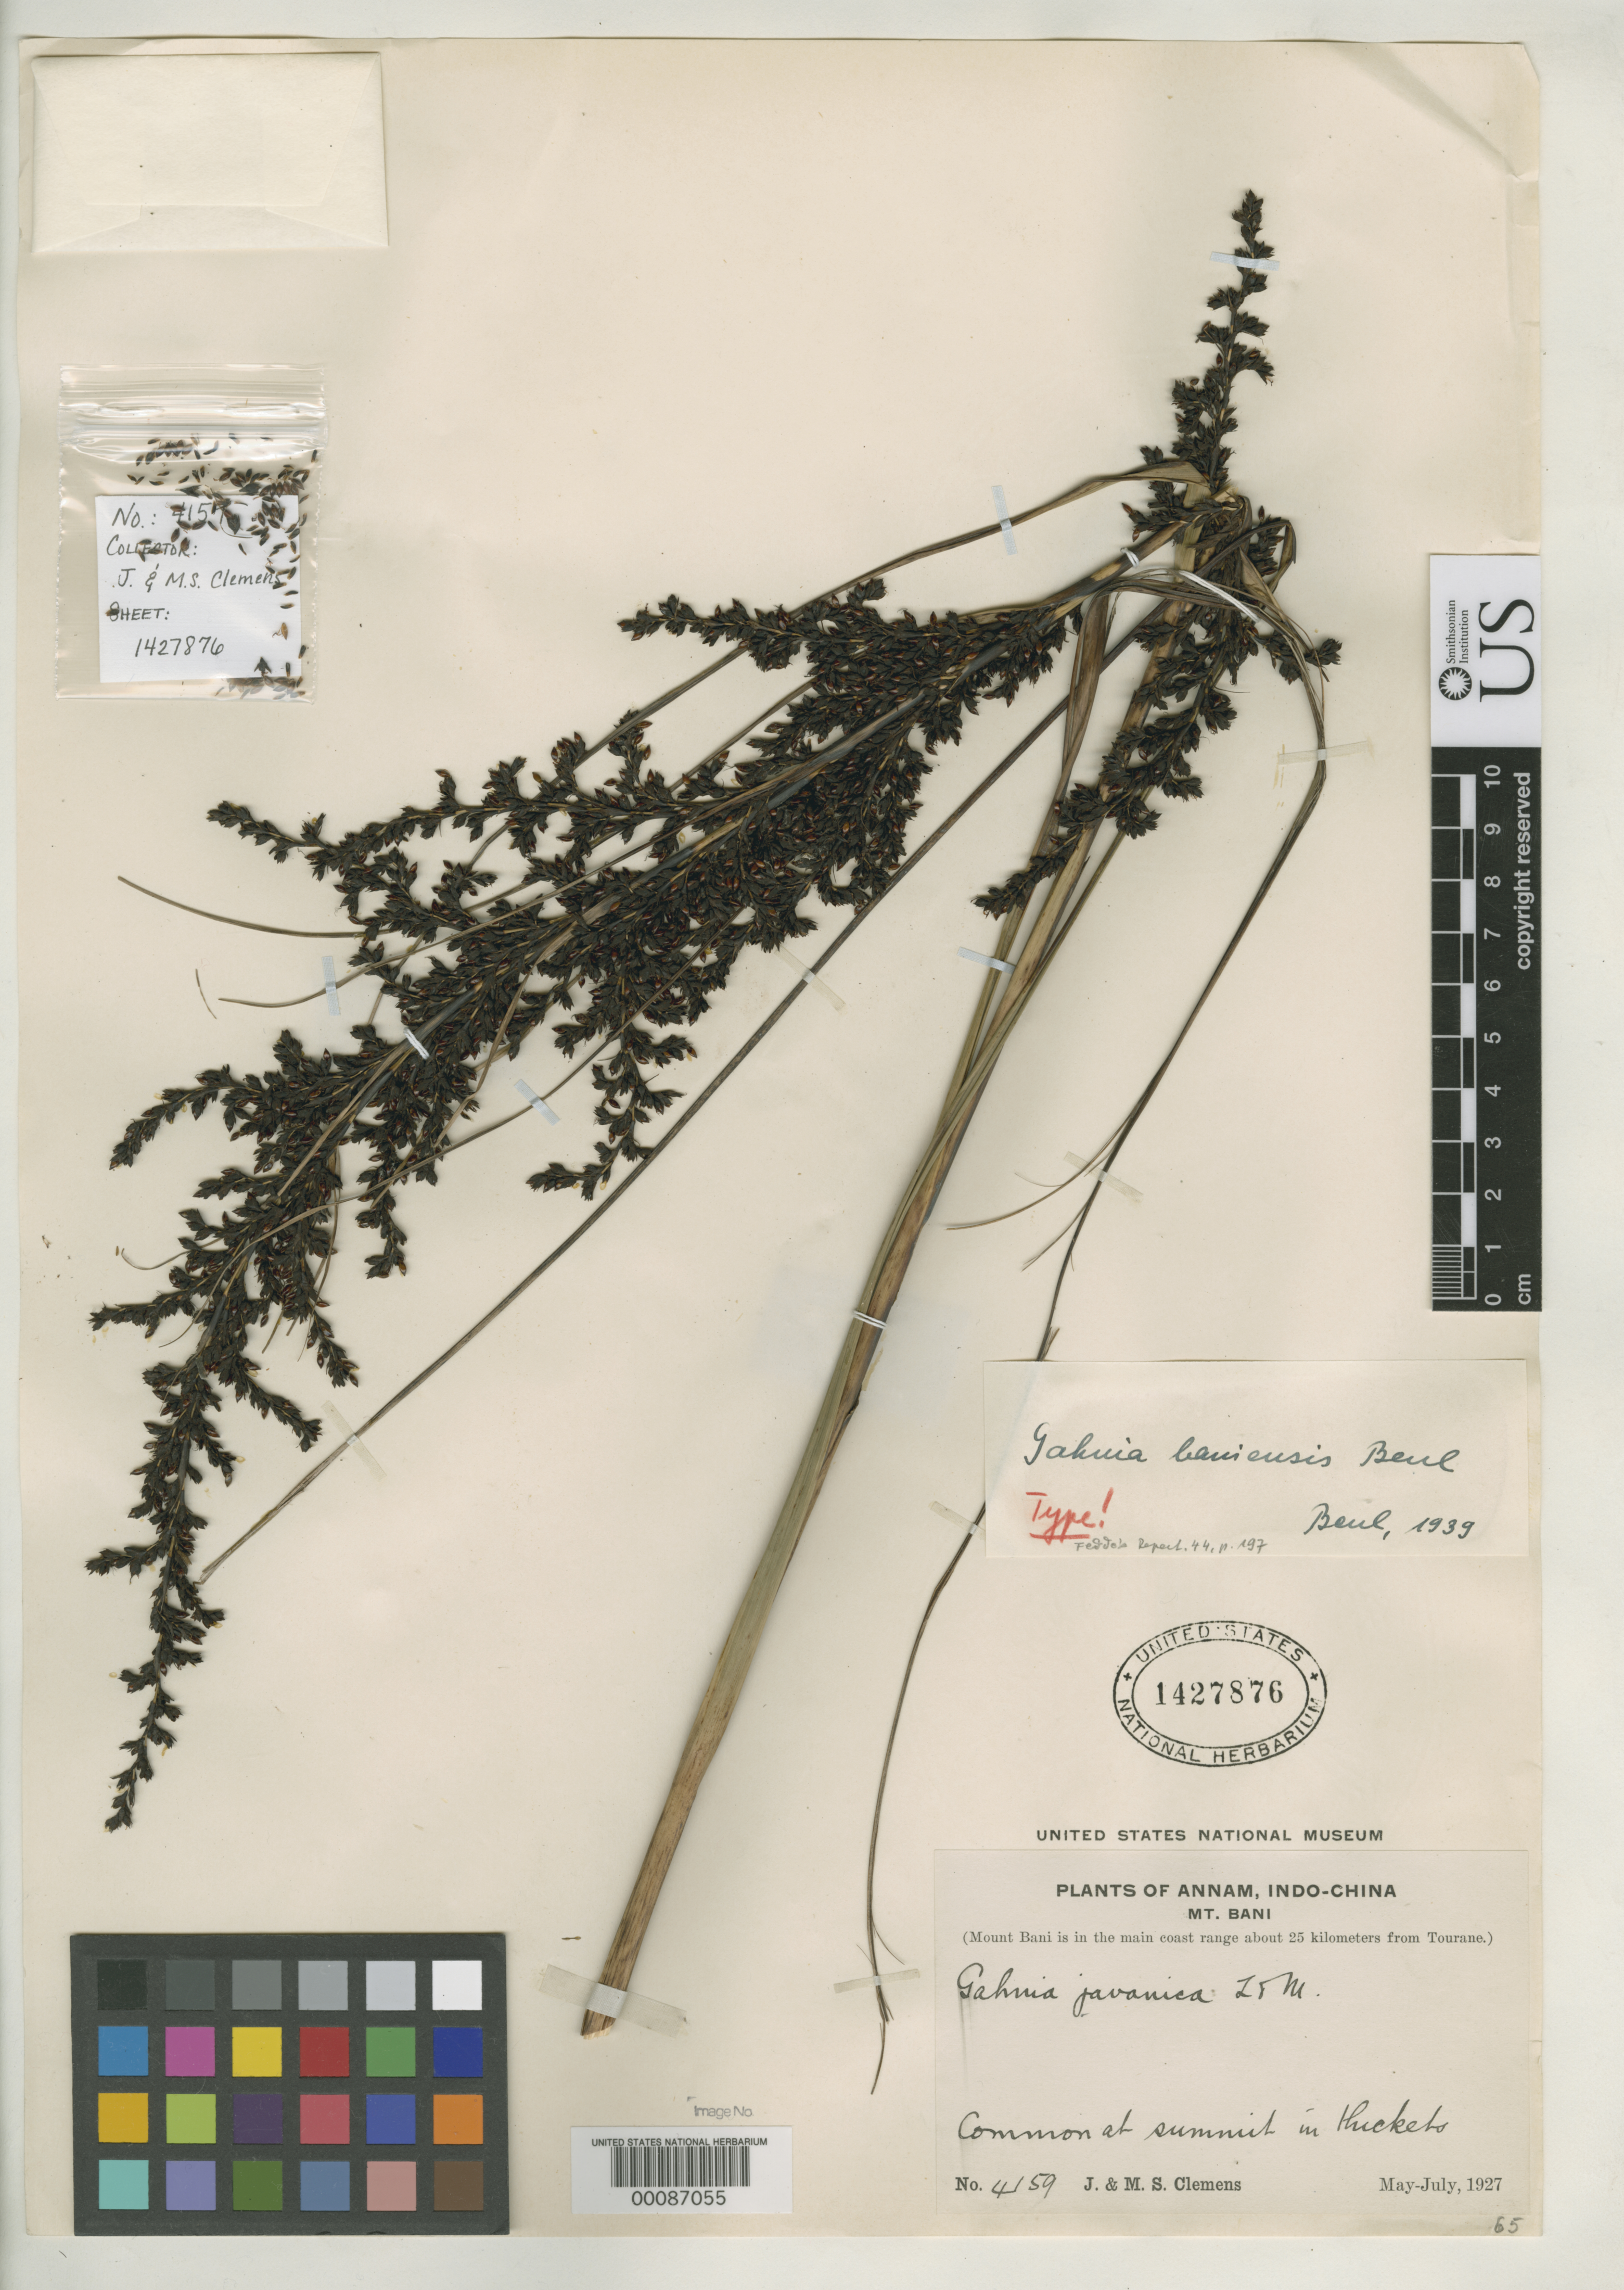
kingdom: Plantae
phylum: Tracheophyta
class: Liliopsida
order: Poales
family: Cyperaceae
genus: Gahnia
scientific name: Gahnia baniensis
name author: Benl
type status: Type Collection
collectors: J. Clemens & M. S. Clemens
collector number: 4159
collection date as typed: May 1927 to -- Jul 1927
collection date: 1927-05/1927-07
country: Vietnam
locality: Annam, Mt. Bani, Tourane.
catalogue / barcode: US 1427876